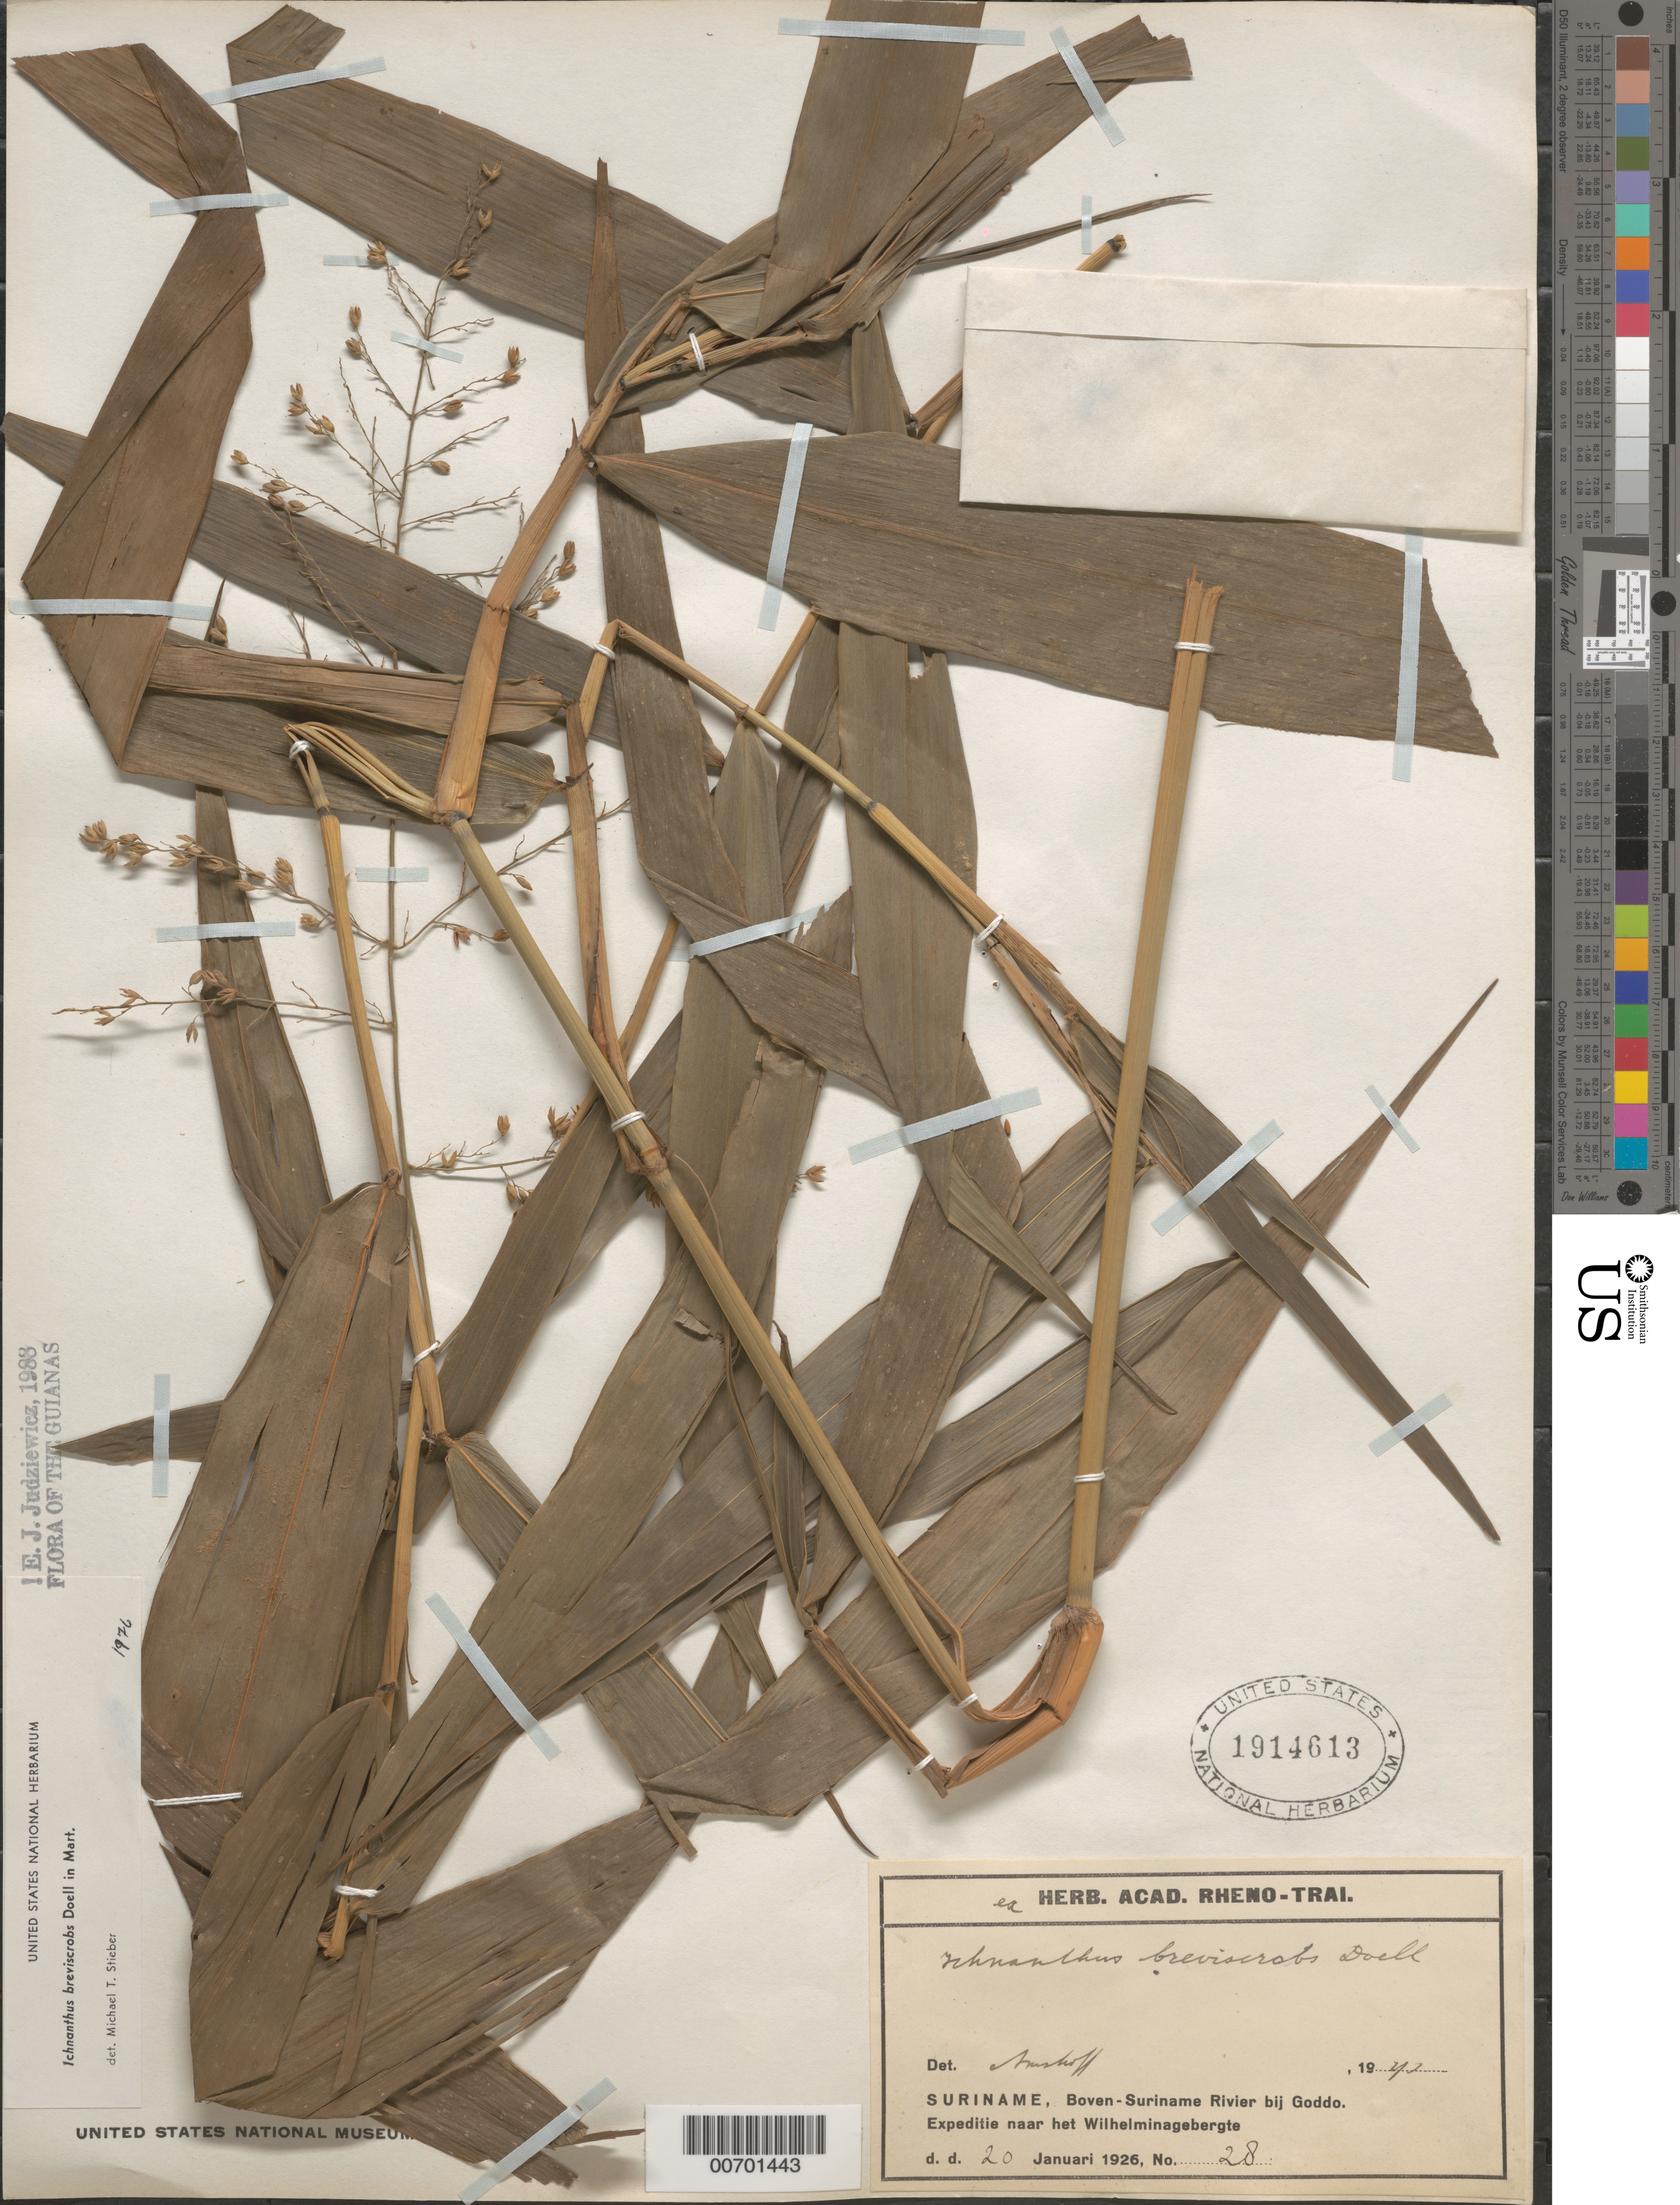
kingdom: Plantae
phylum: Tracheophyta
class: Liliopsida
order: Poales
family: Poaceae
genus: Ichnanthus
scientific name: Ichnanthus breviscrobs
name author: Döll in Mart.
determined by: Amshoff, G. J. H.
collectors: G. Stahel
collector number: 28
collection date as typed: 20-Jan-26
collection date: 1926-01-20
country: Suriname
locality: SURINAME R., above, at Goddo, Expeditie to Wilhelminagebergte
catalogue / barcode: US 1914613